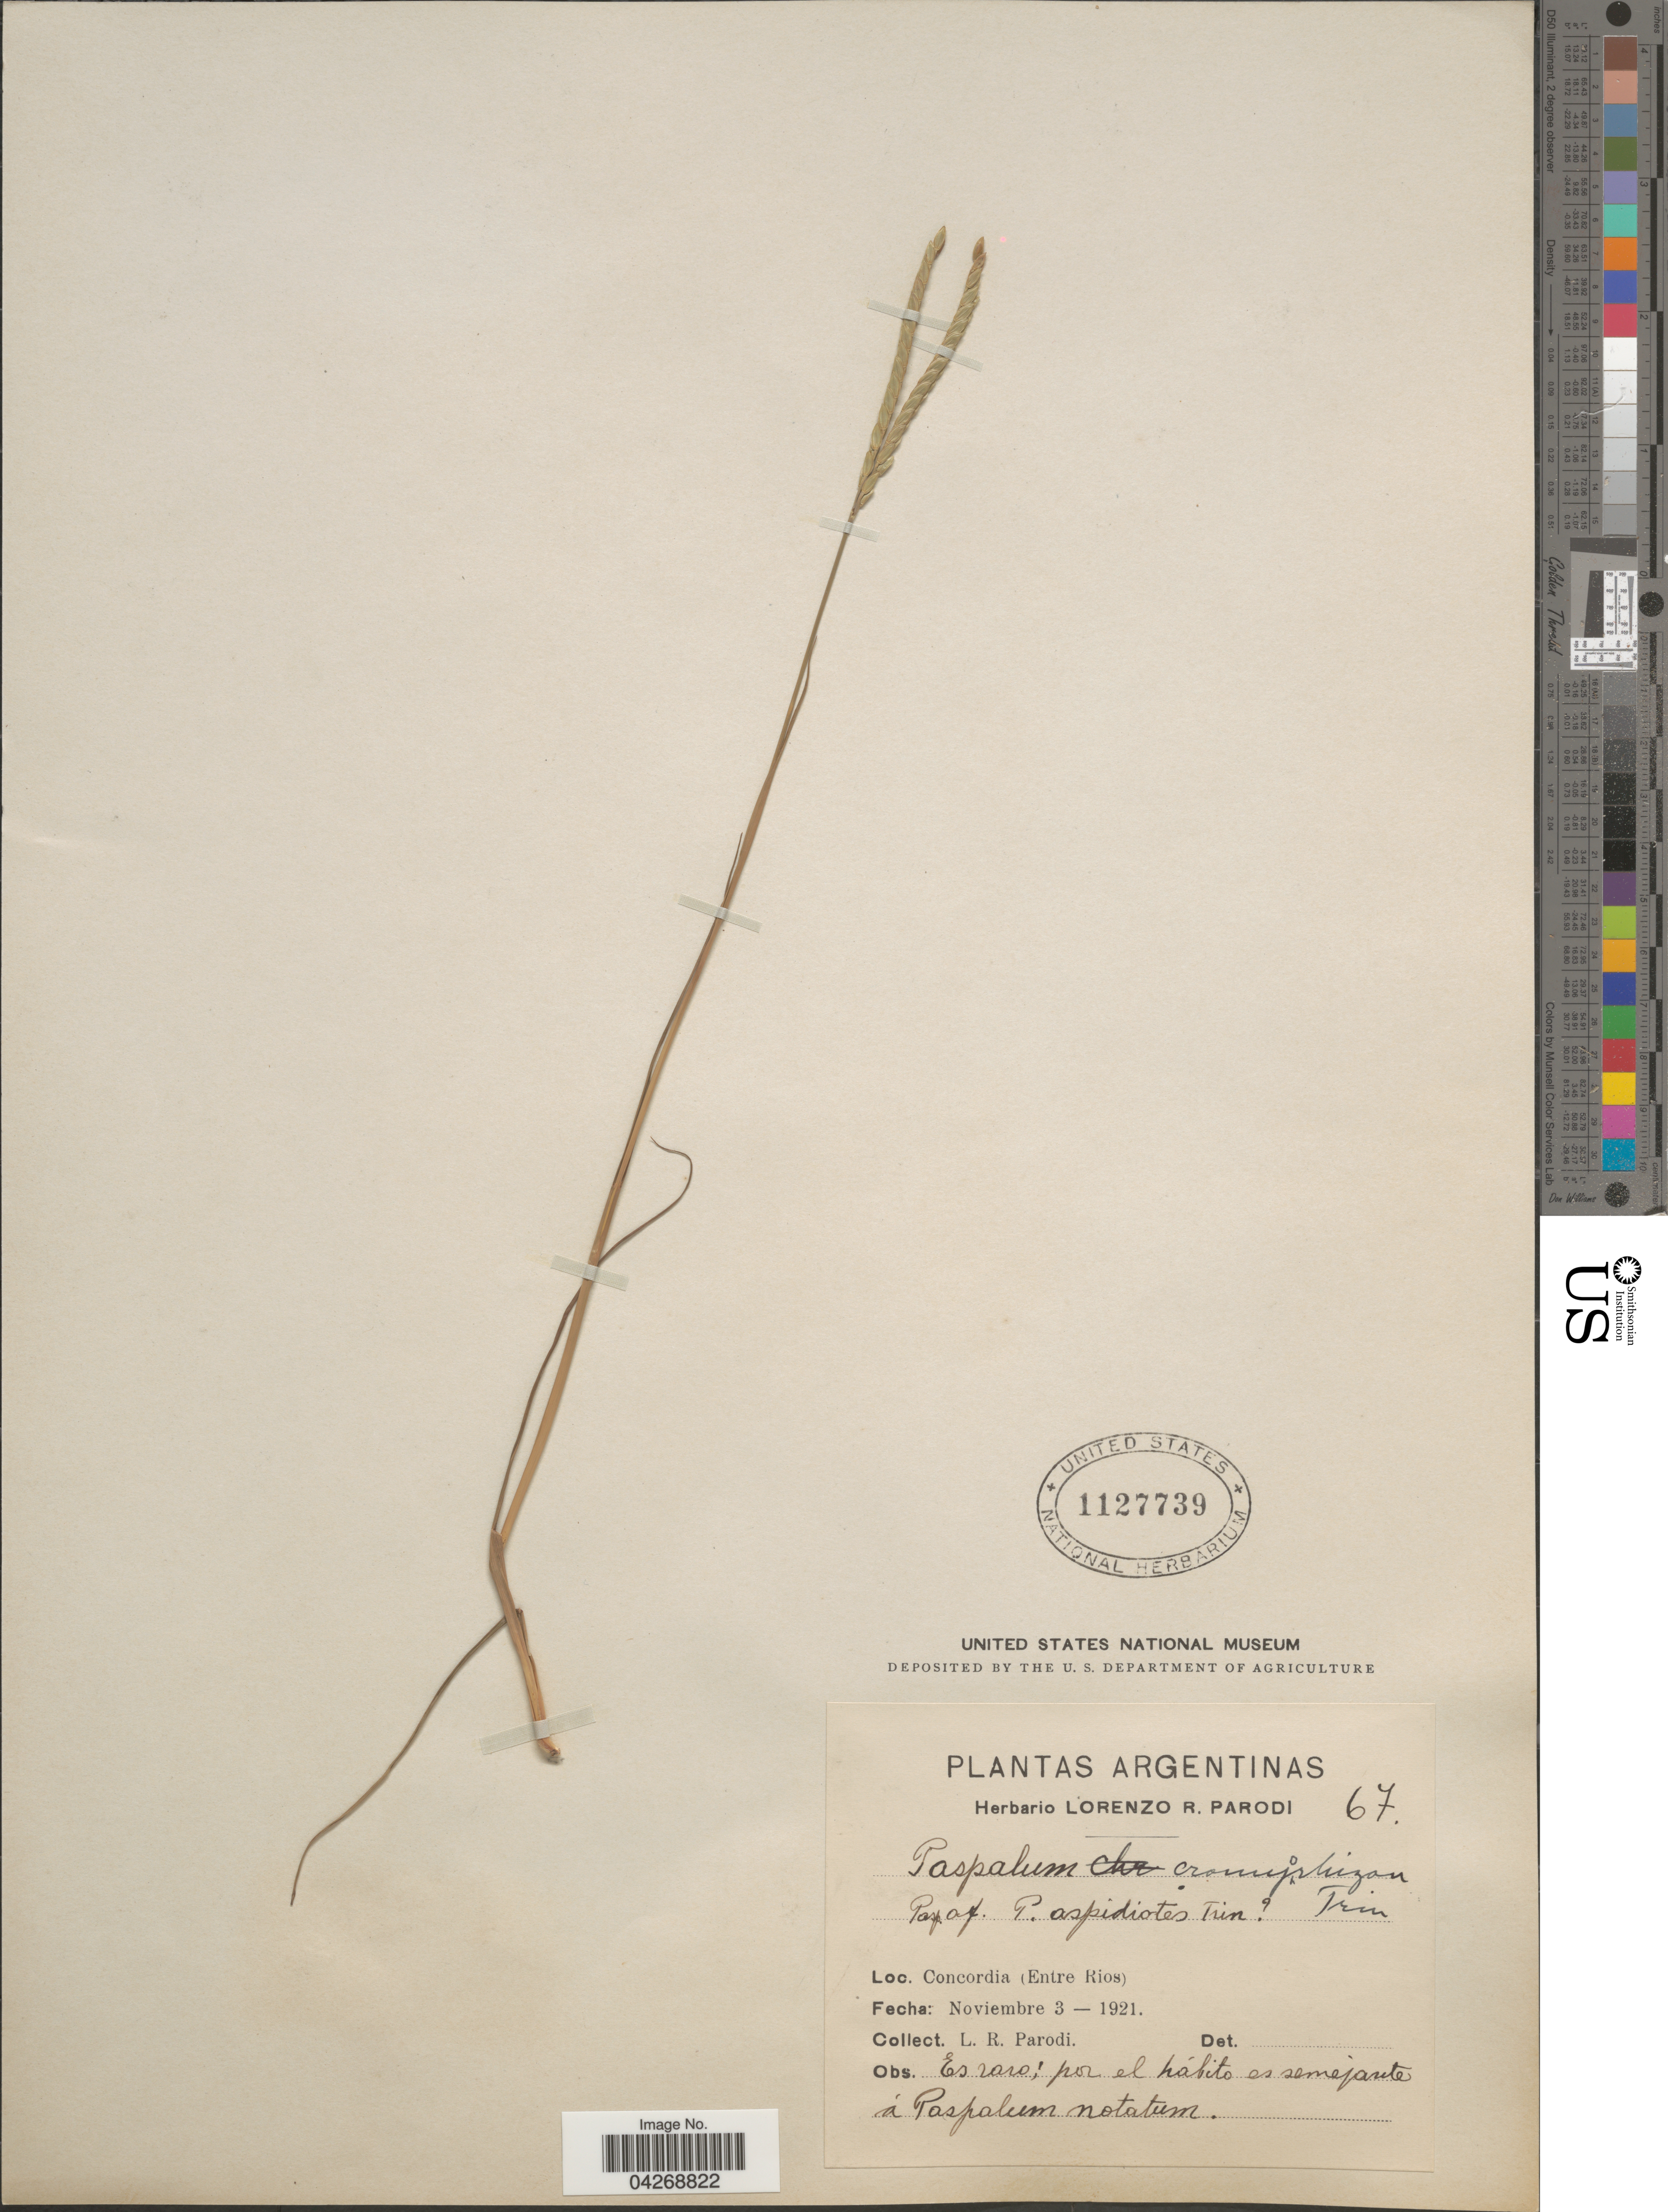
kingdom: Plantae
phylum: Tracheophyta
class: Liliopsida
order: Poales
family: Poaceae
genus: Paspalum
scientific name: Paspalum cromyorhizon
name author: Trin. ex Döll in Mart.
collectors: L. R. Parodi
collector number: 67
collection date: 1921-11-03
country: Argentina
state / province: Entre Rios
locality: Concordia (Entre Rios).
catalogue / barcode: US 1127739